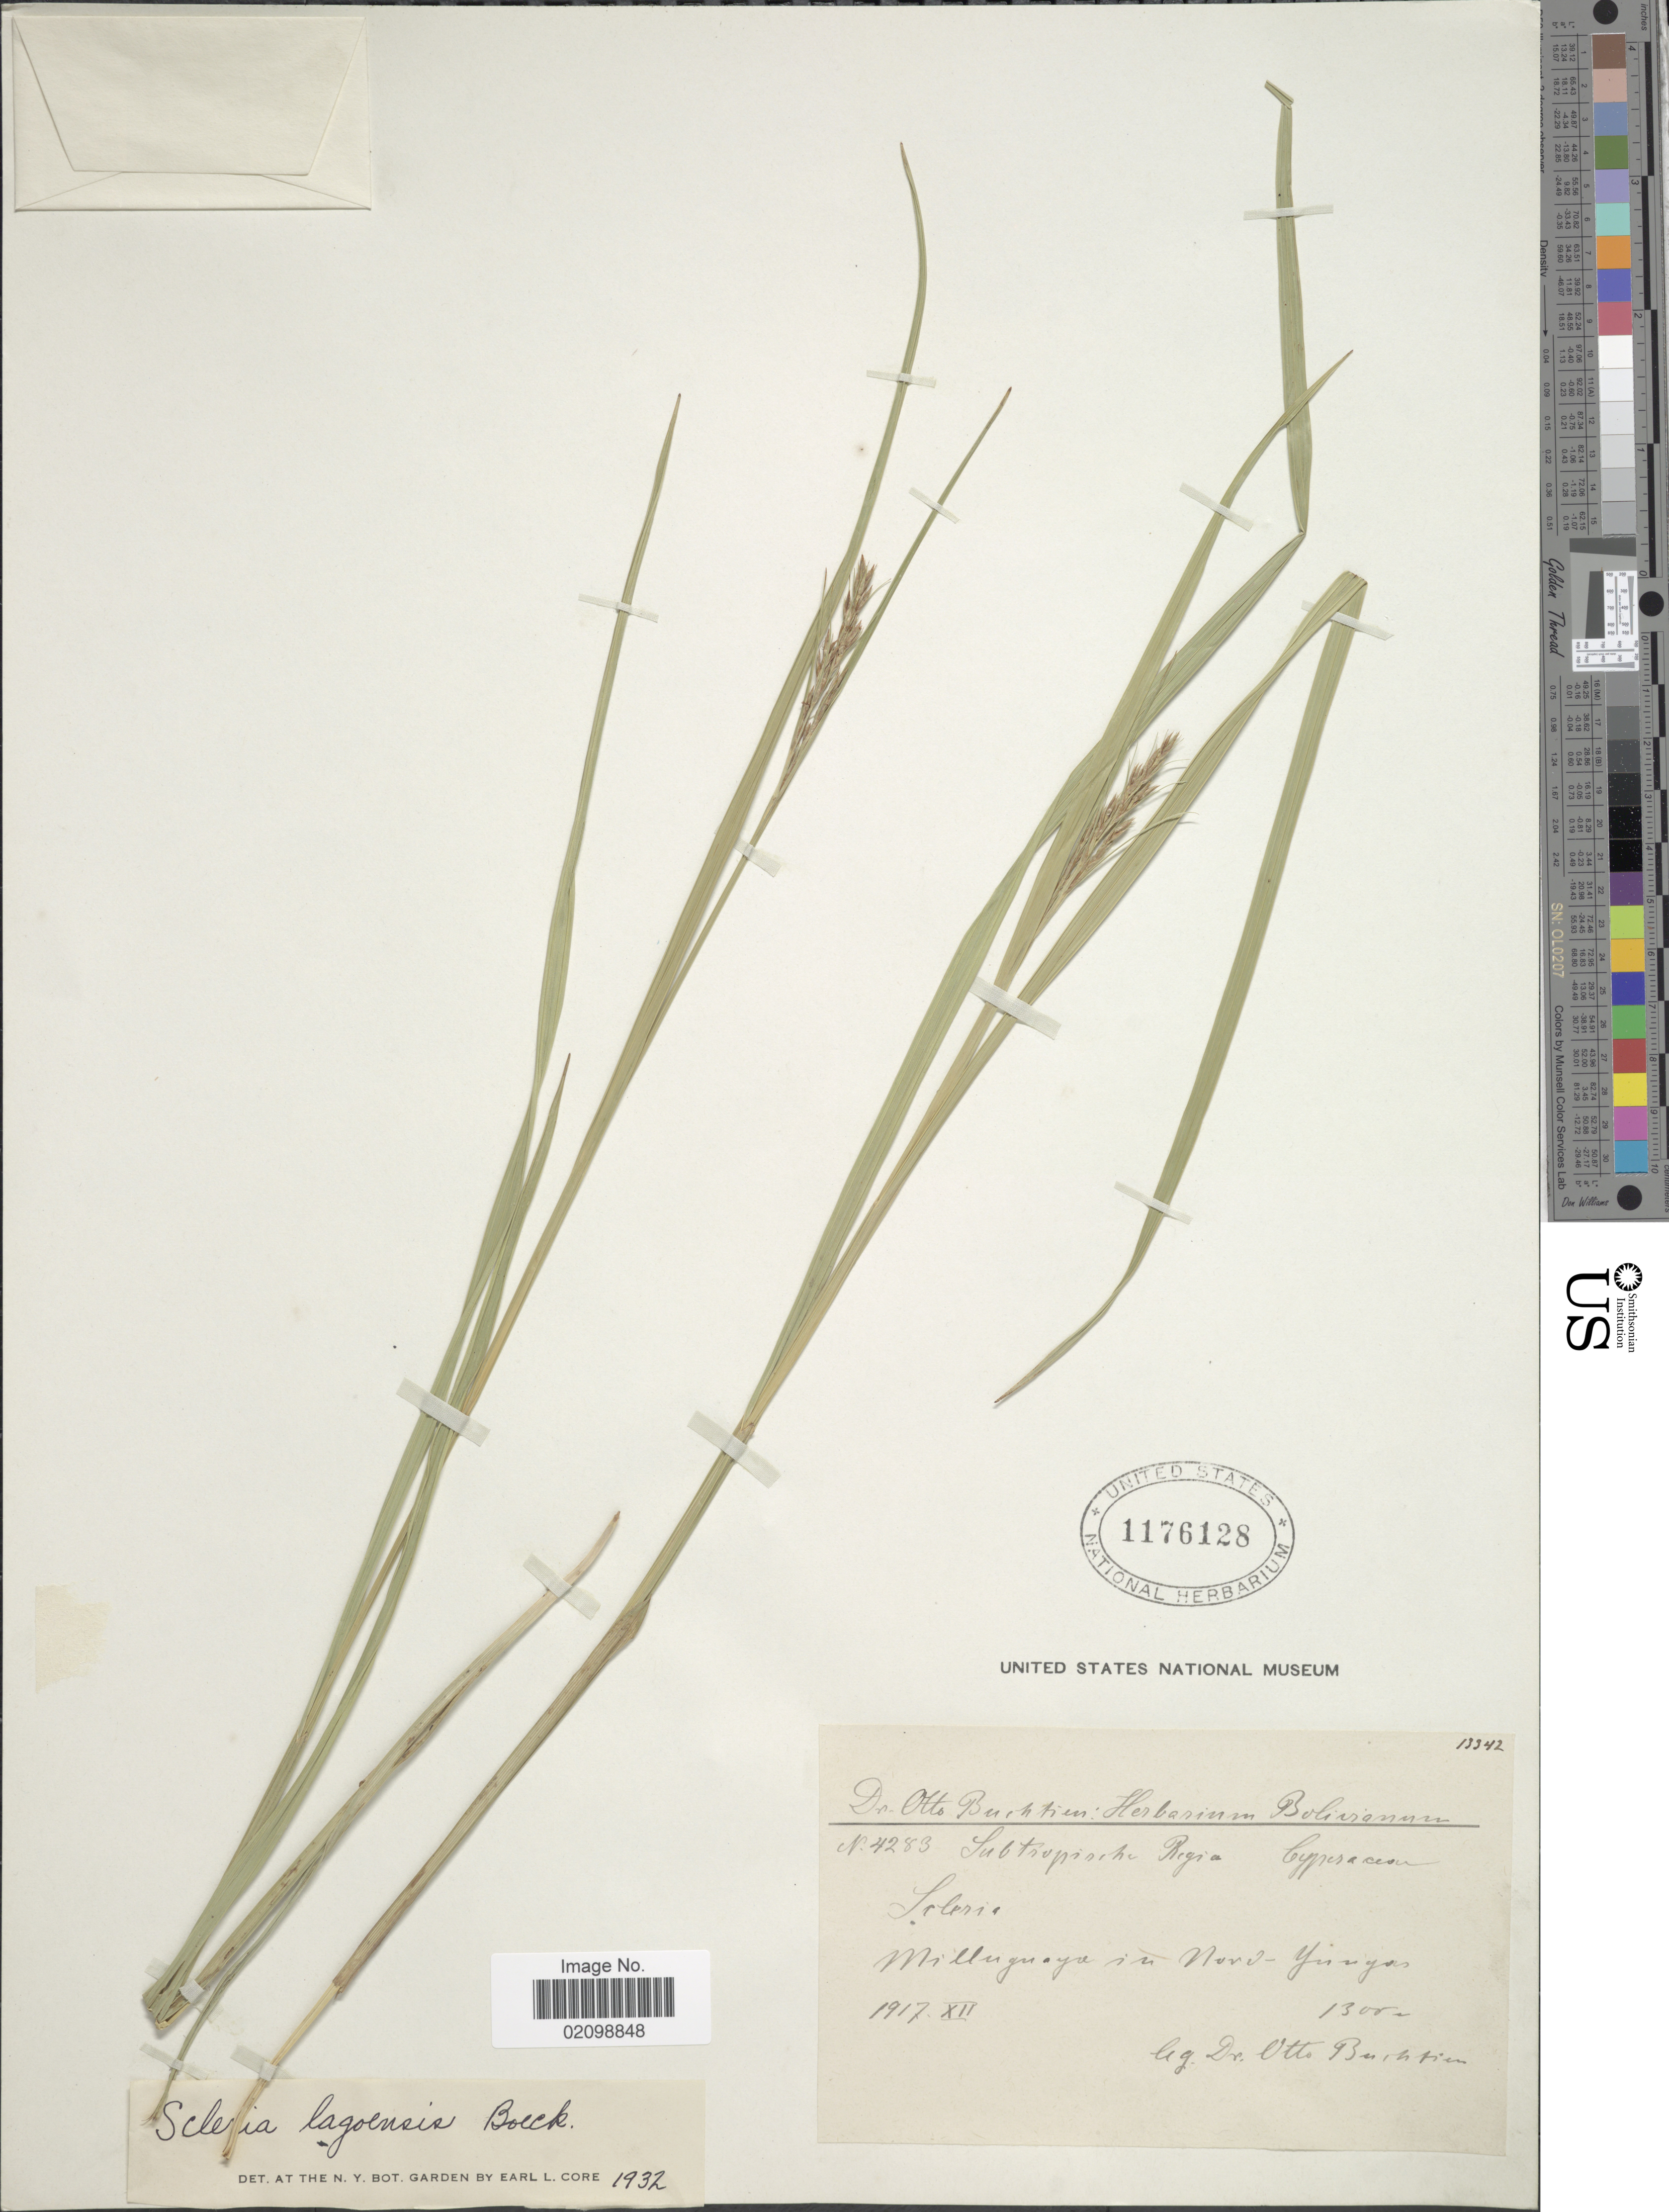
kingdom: Plantae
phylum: Tracheophyta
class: Liliopsida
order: Poales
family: Cyperaceae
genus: Scleria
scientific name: Scleria lagoensis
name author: Boeckeler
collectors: O. Buchtien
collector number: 4283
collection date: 1917-12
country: Bolivia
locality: Subtropical Region. Milluguaya in Nord-Yungas.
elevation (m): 1300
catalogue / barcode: US 1176128